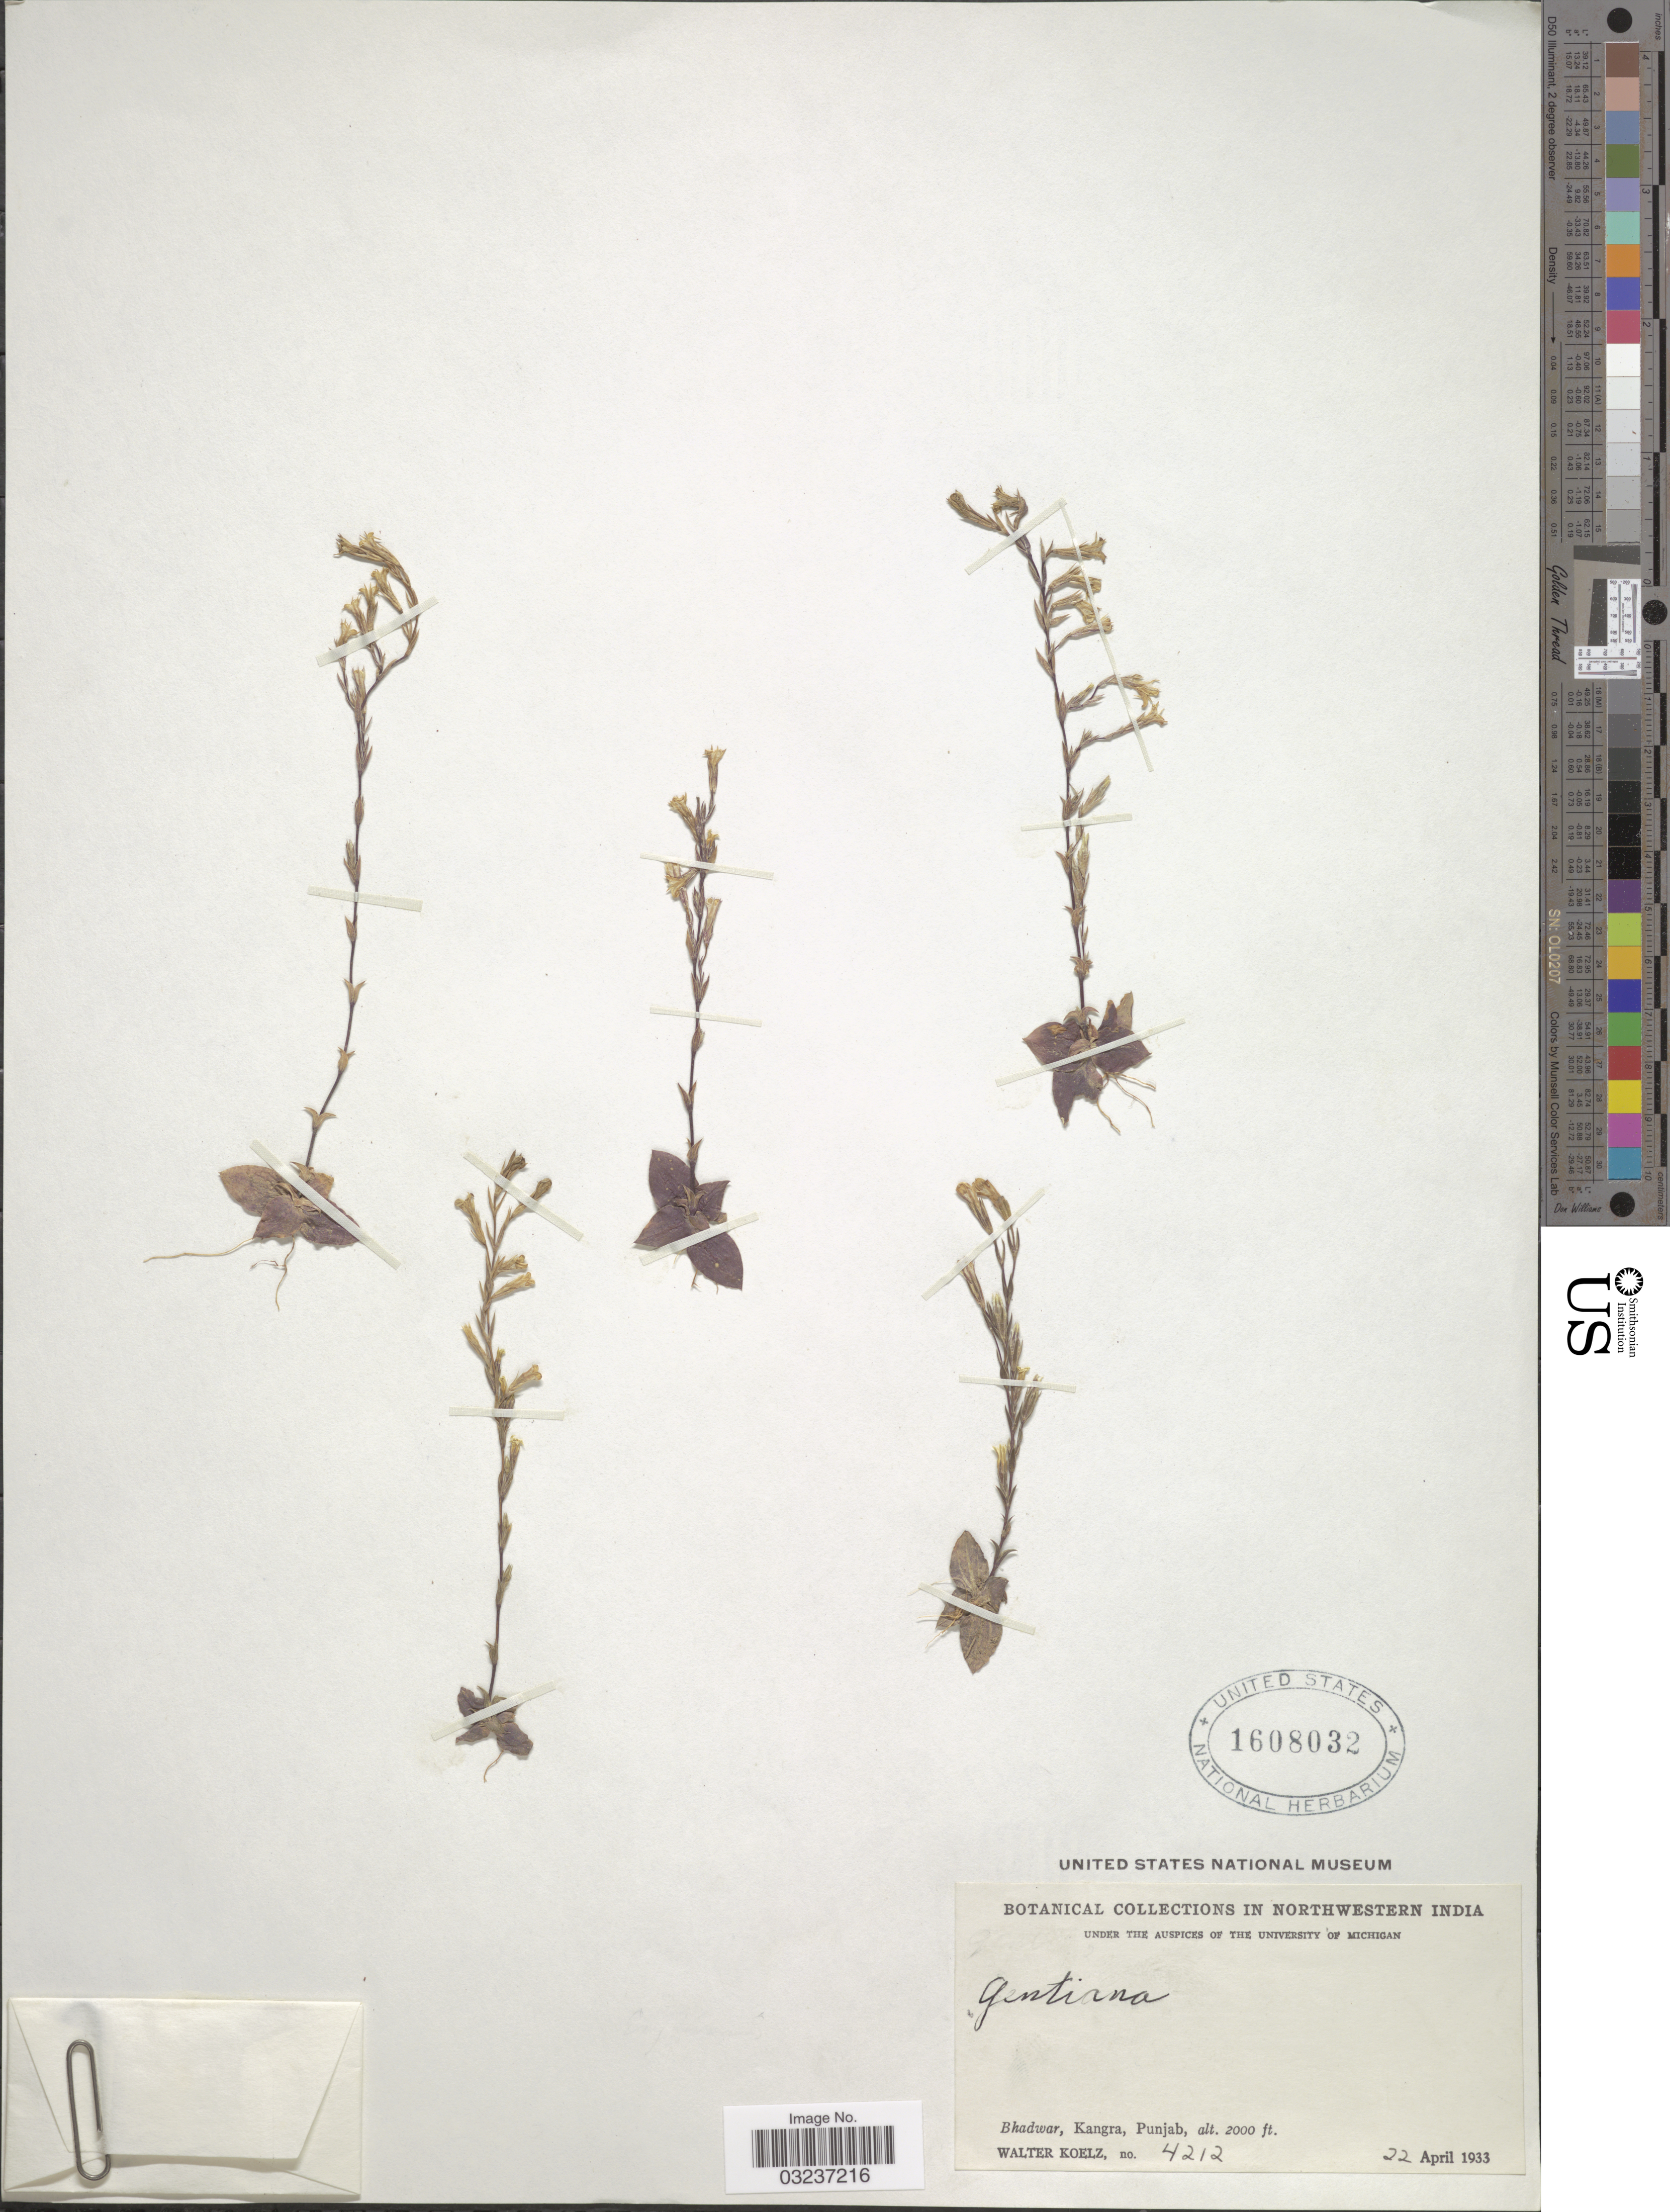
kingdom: Plantae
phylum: Tracheophyta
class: Magnoliopsida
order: Gentianales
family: Gentianaceae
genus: Gentiana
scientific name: Gentiana sp.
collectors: W. N. Koelz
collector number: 4212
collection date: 1933-04-22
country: India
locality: Northwestern India. Bhadwar, Kangra.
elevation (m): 610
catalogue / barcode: US 1608032